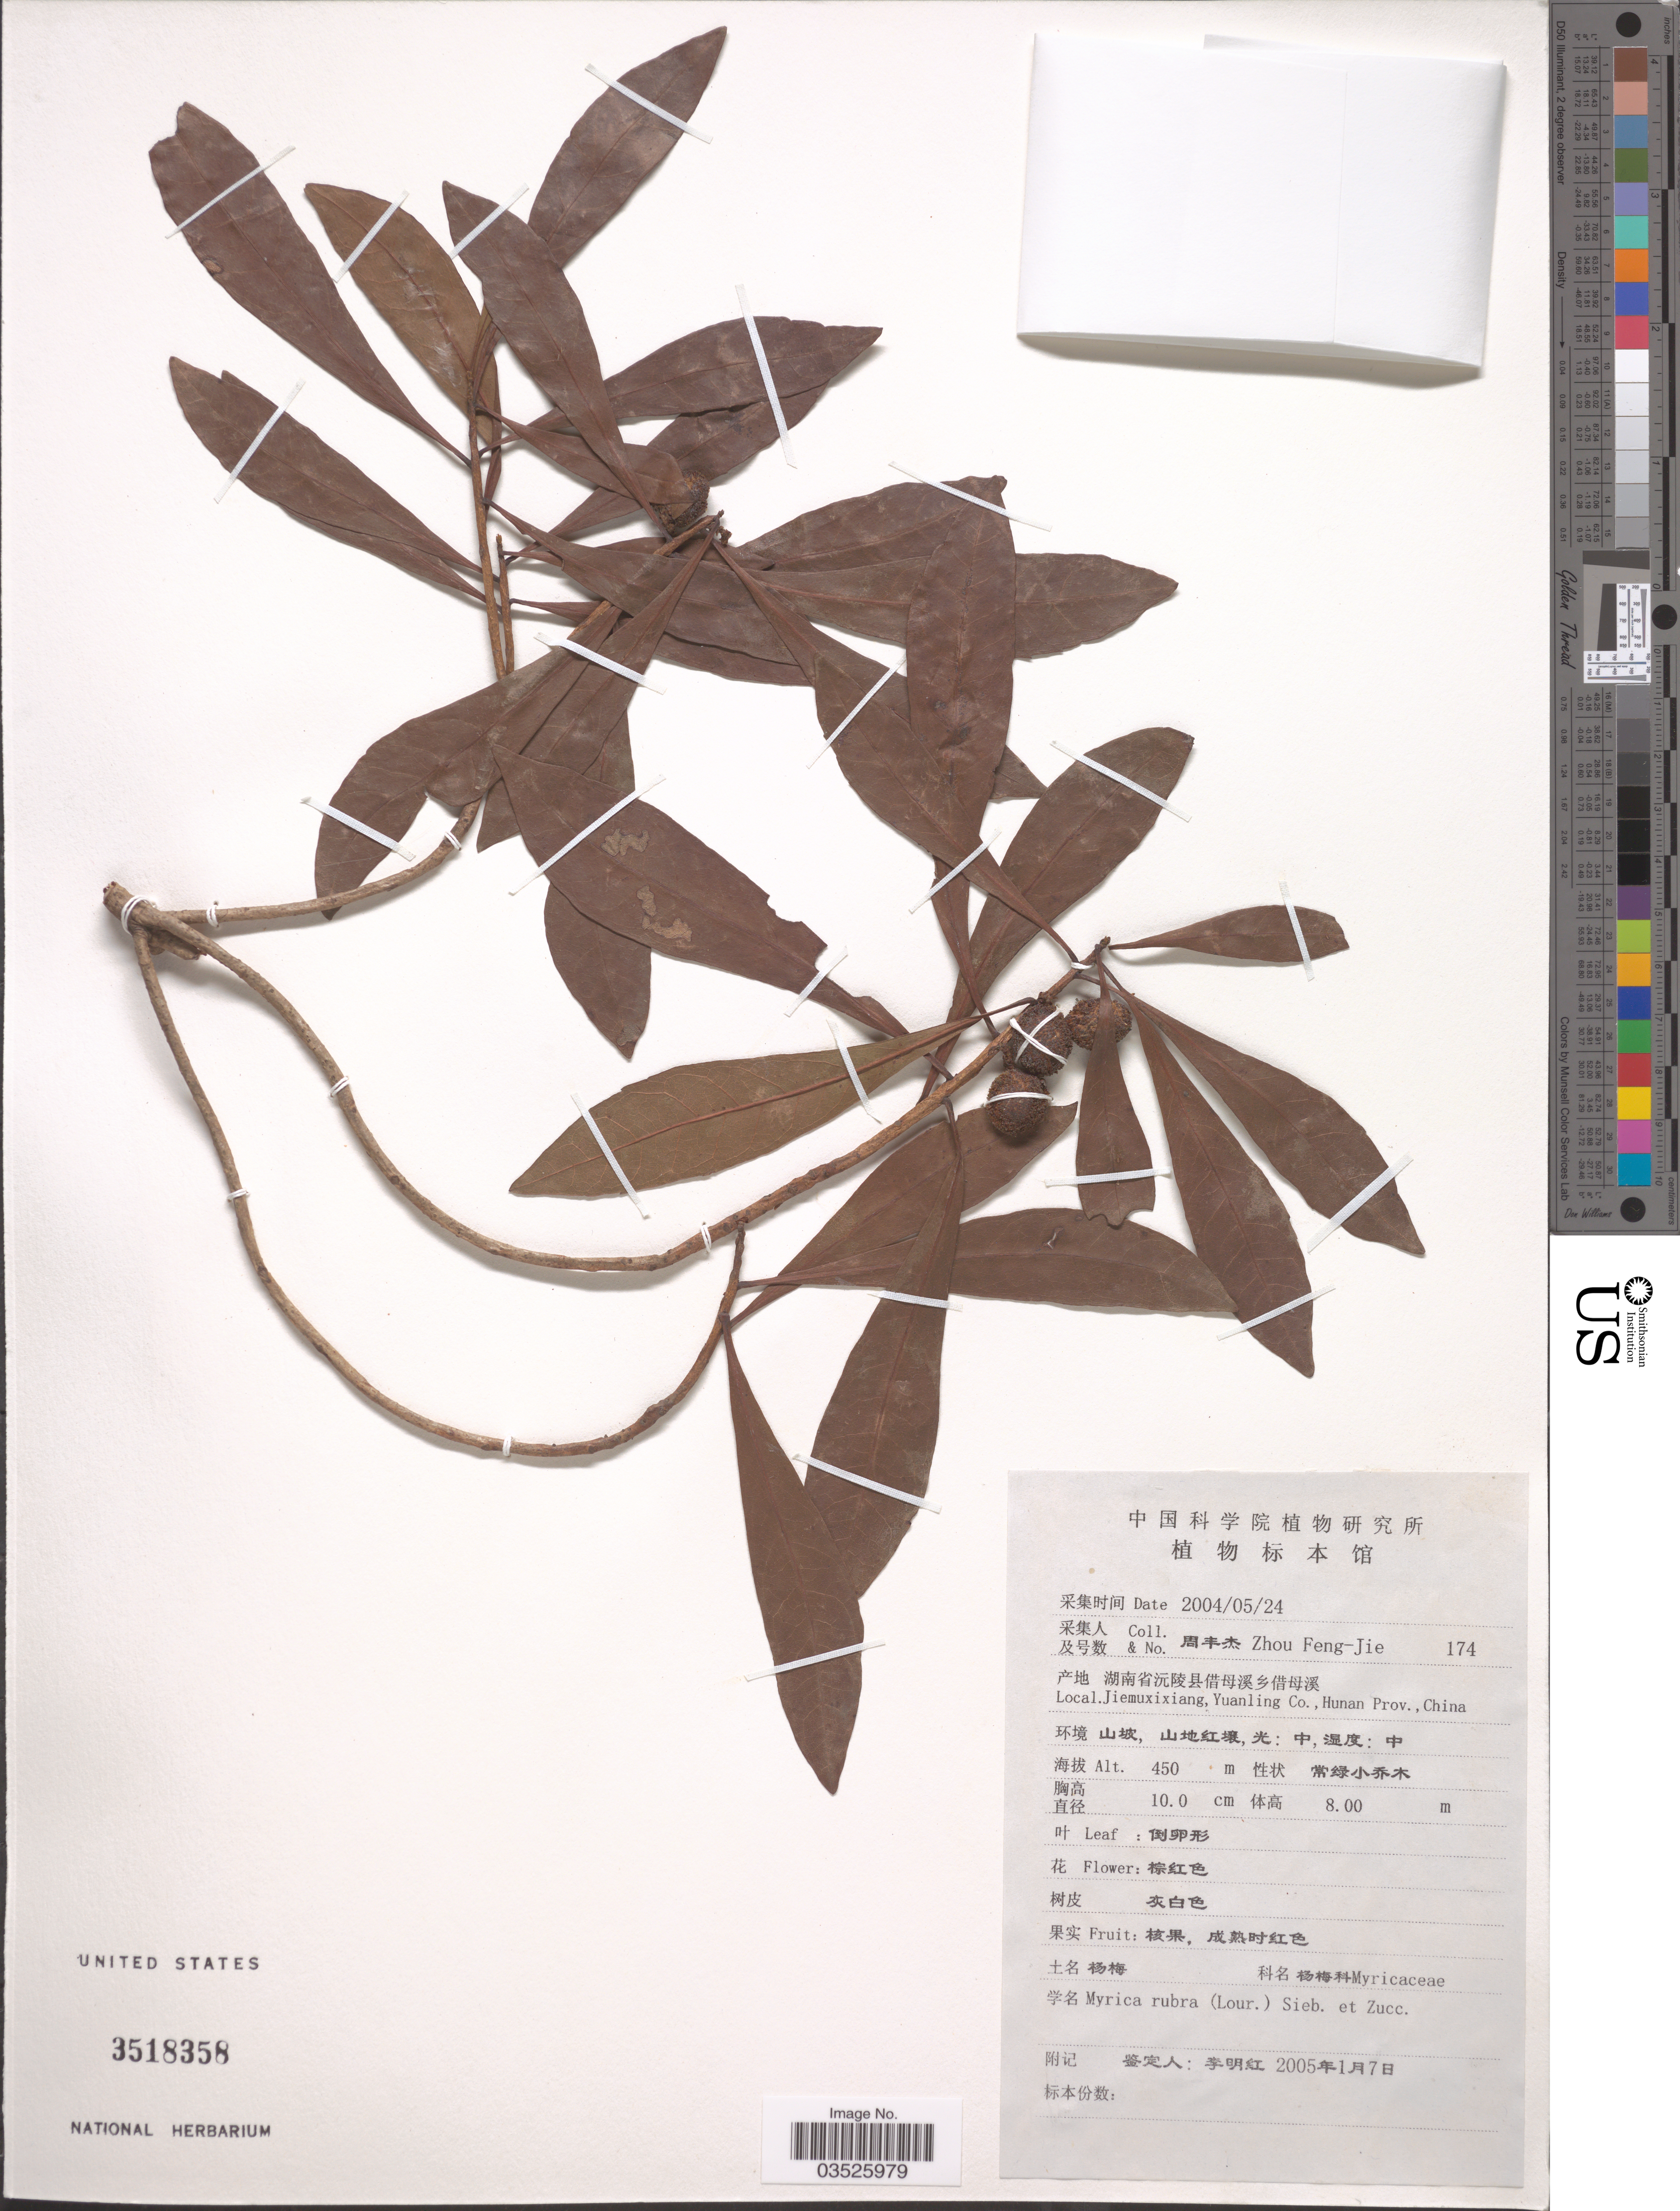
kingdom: Plantae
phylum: Tracheophyta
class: Magnoliopsida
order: Fagales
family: Myricaceae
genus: Morella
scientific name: Morella rubra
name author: Lour.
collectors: F. Zhou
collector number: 174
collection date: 2004-05-24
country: China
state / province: Hunan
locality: Jiemuxixiang, Yuanling Co.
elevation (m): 450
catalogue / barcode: US 3518358